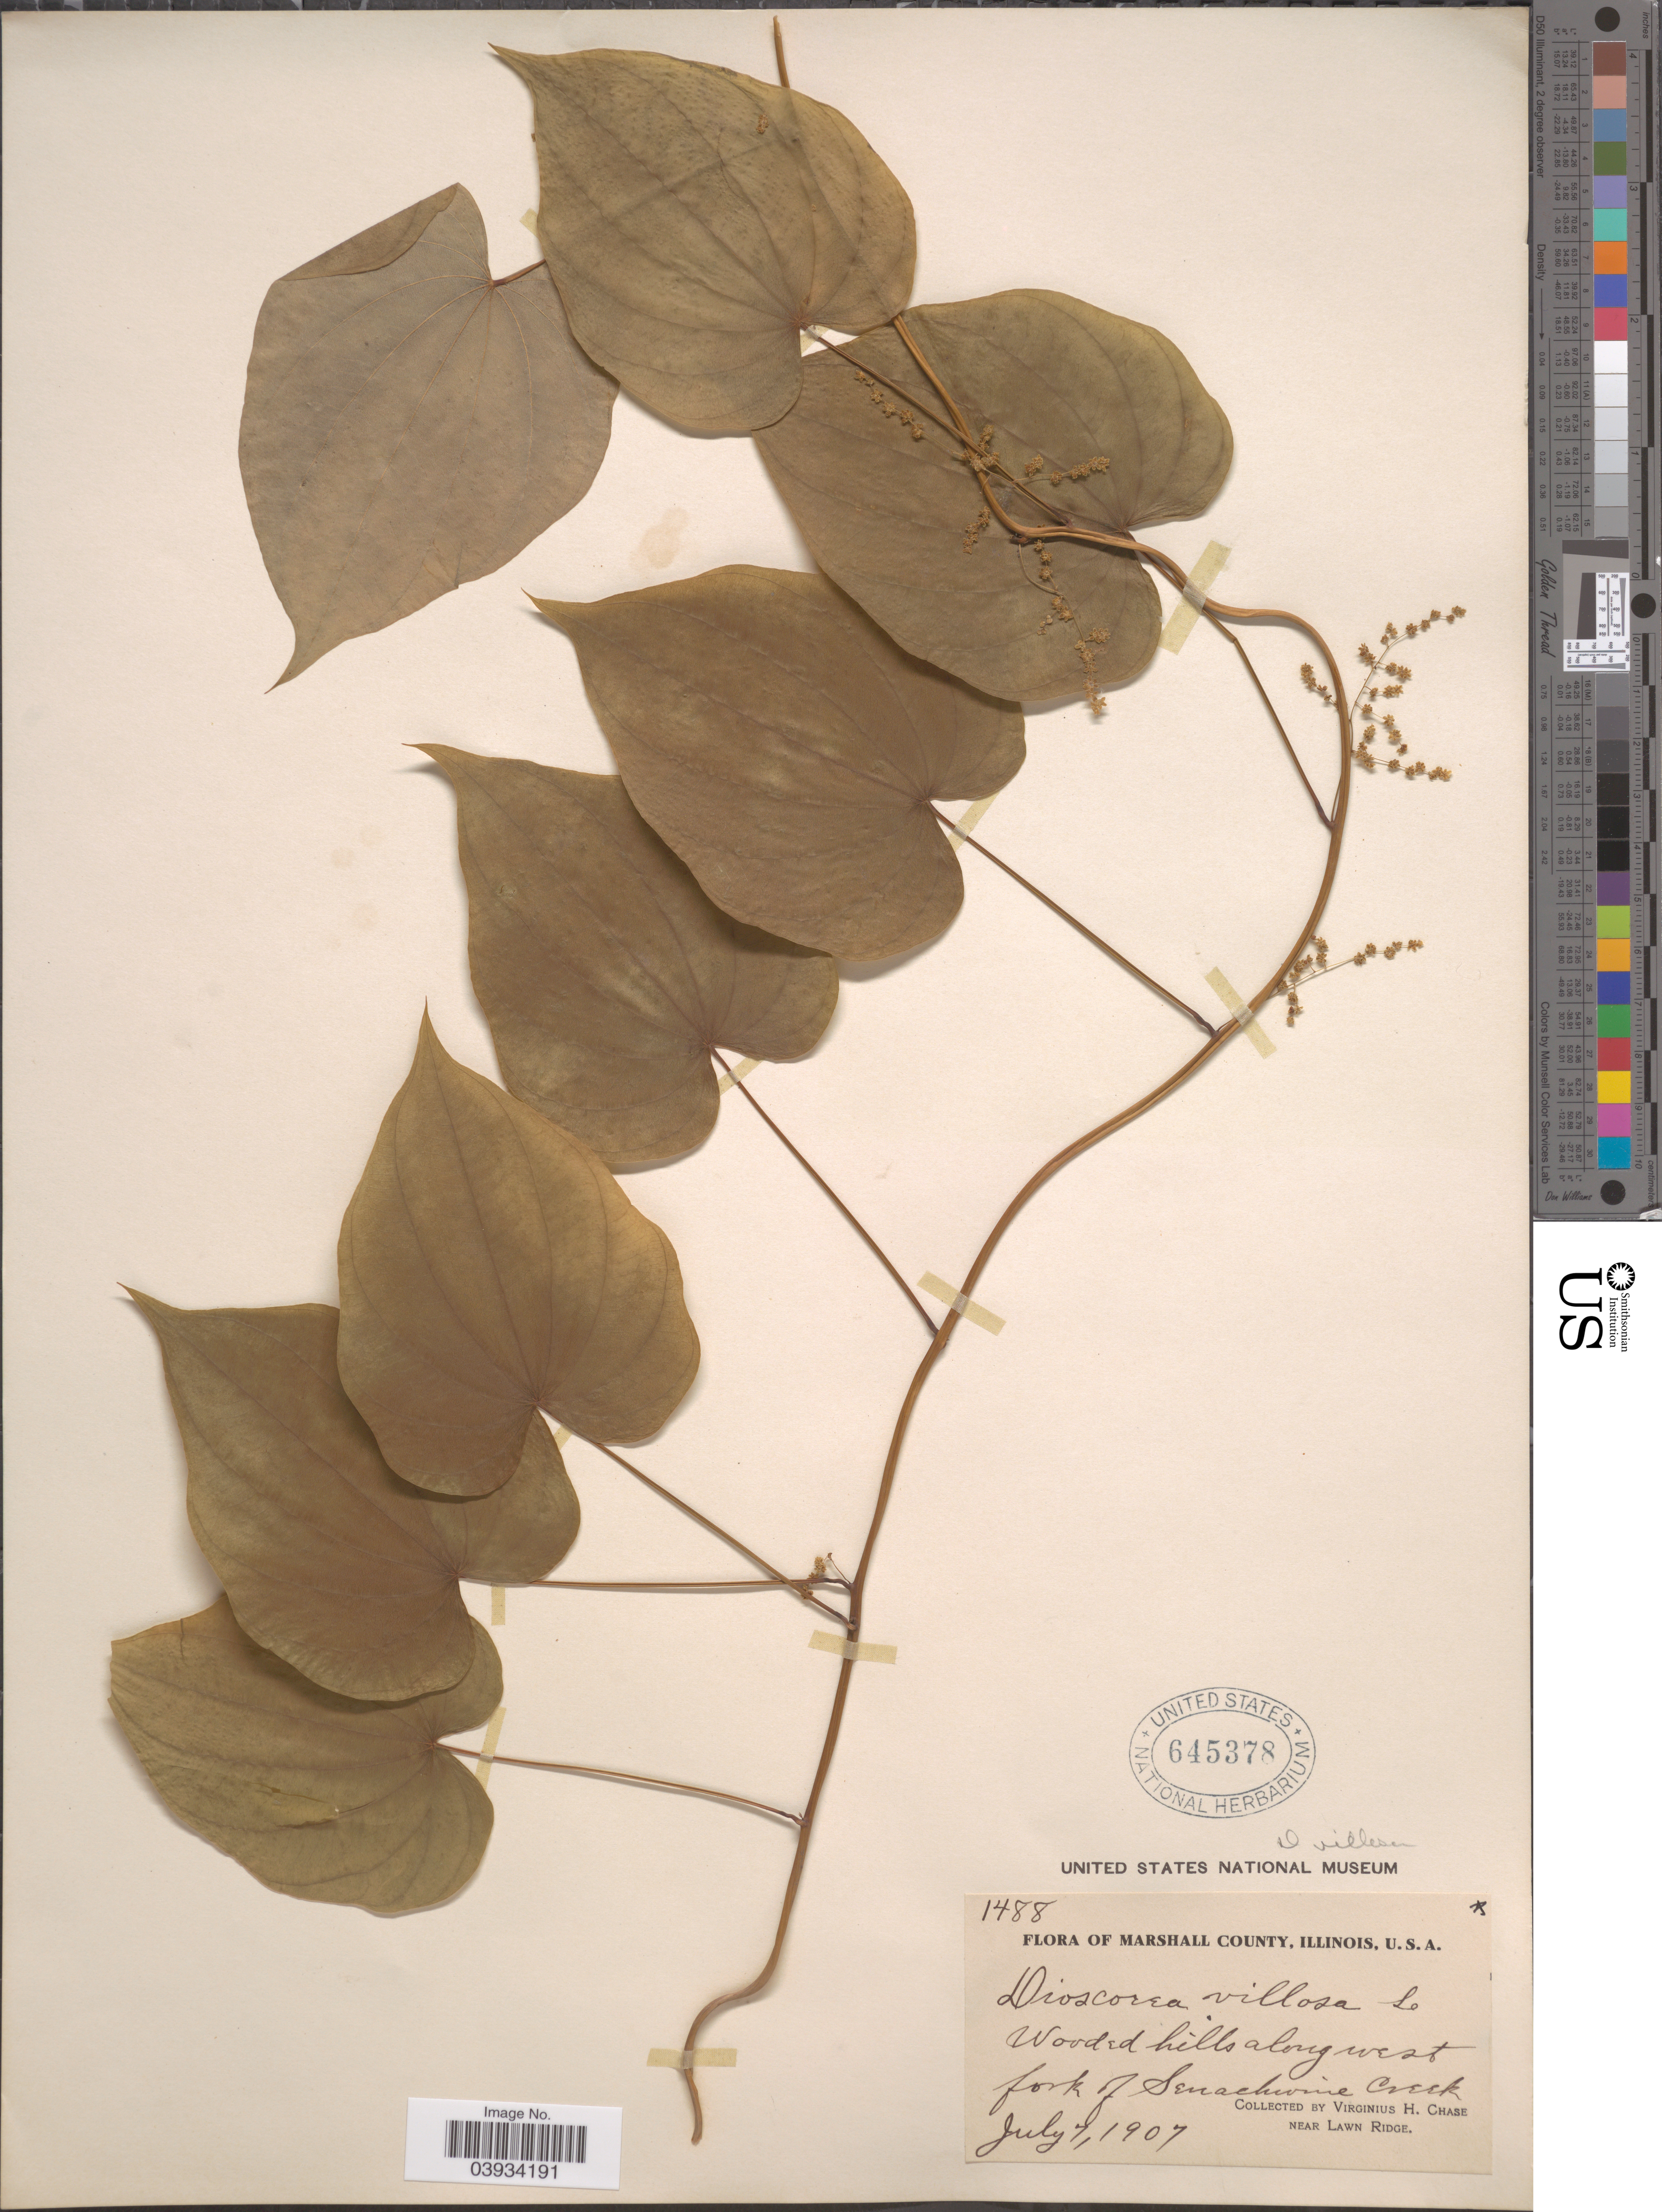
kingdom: Plantae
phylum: Tracheophyta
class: Liliopsida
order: Dioscoreales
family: Dioscoreaceae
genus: Dioscorea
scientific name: Dioscorea villosa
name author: L.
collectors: V. H. Chase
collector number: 1488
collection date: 1907-07-07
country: United States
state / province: Illinois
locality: Marshall County. Wooded hills along west fork of Senachwine Creek.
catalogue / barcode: US 645378